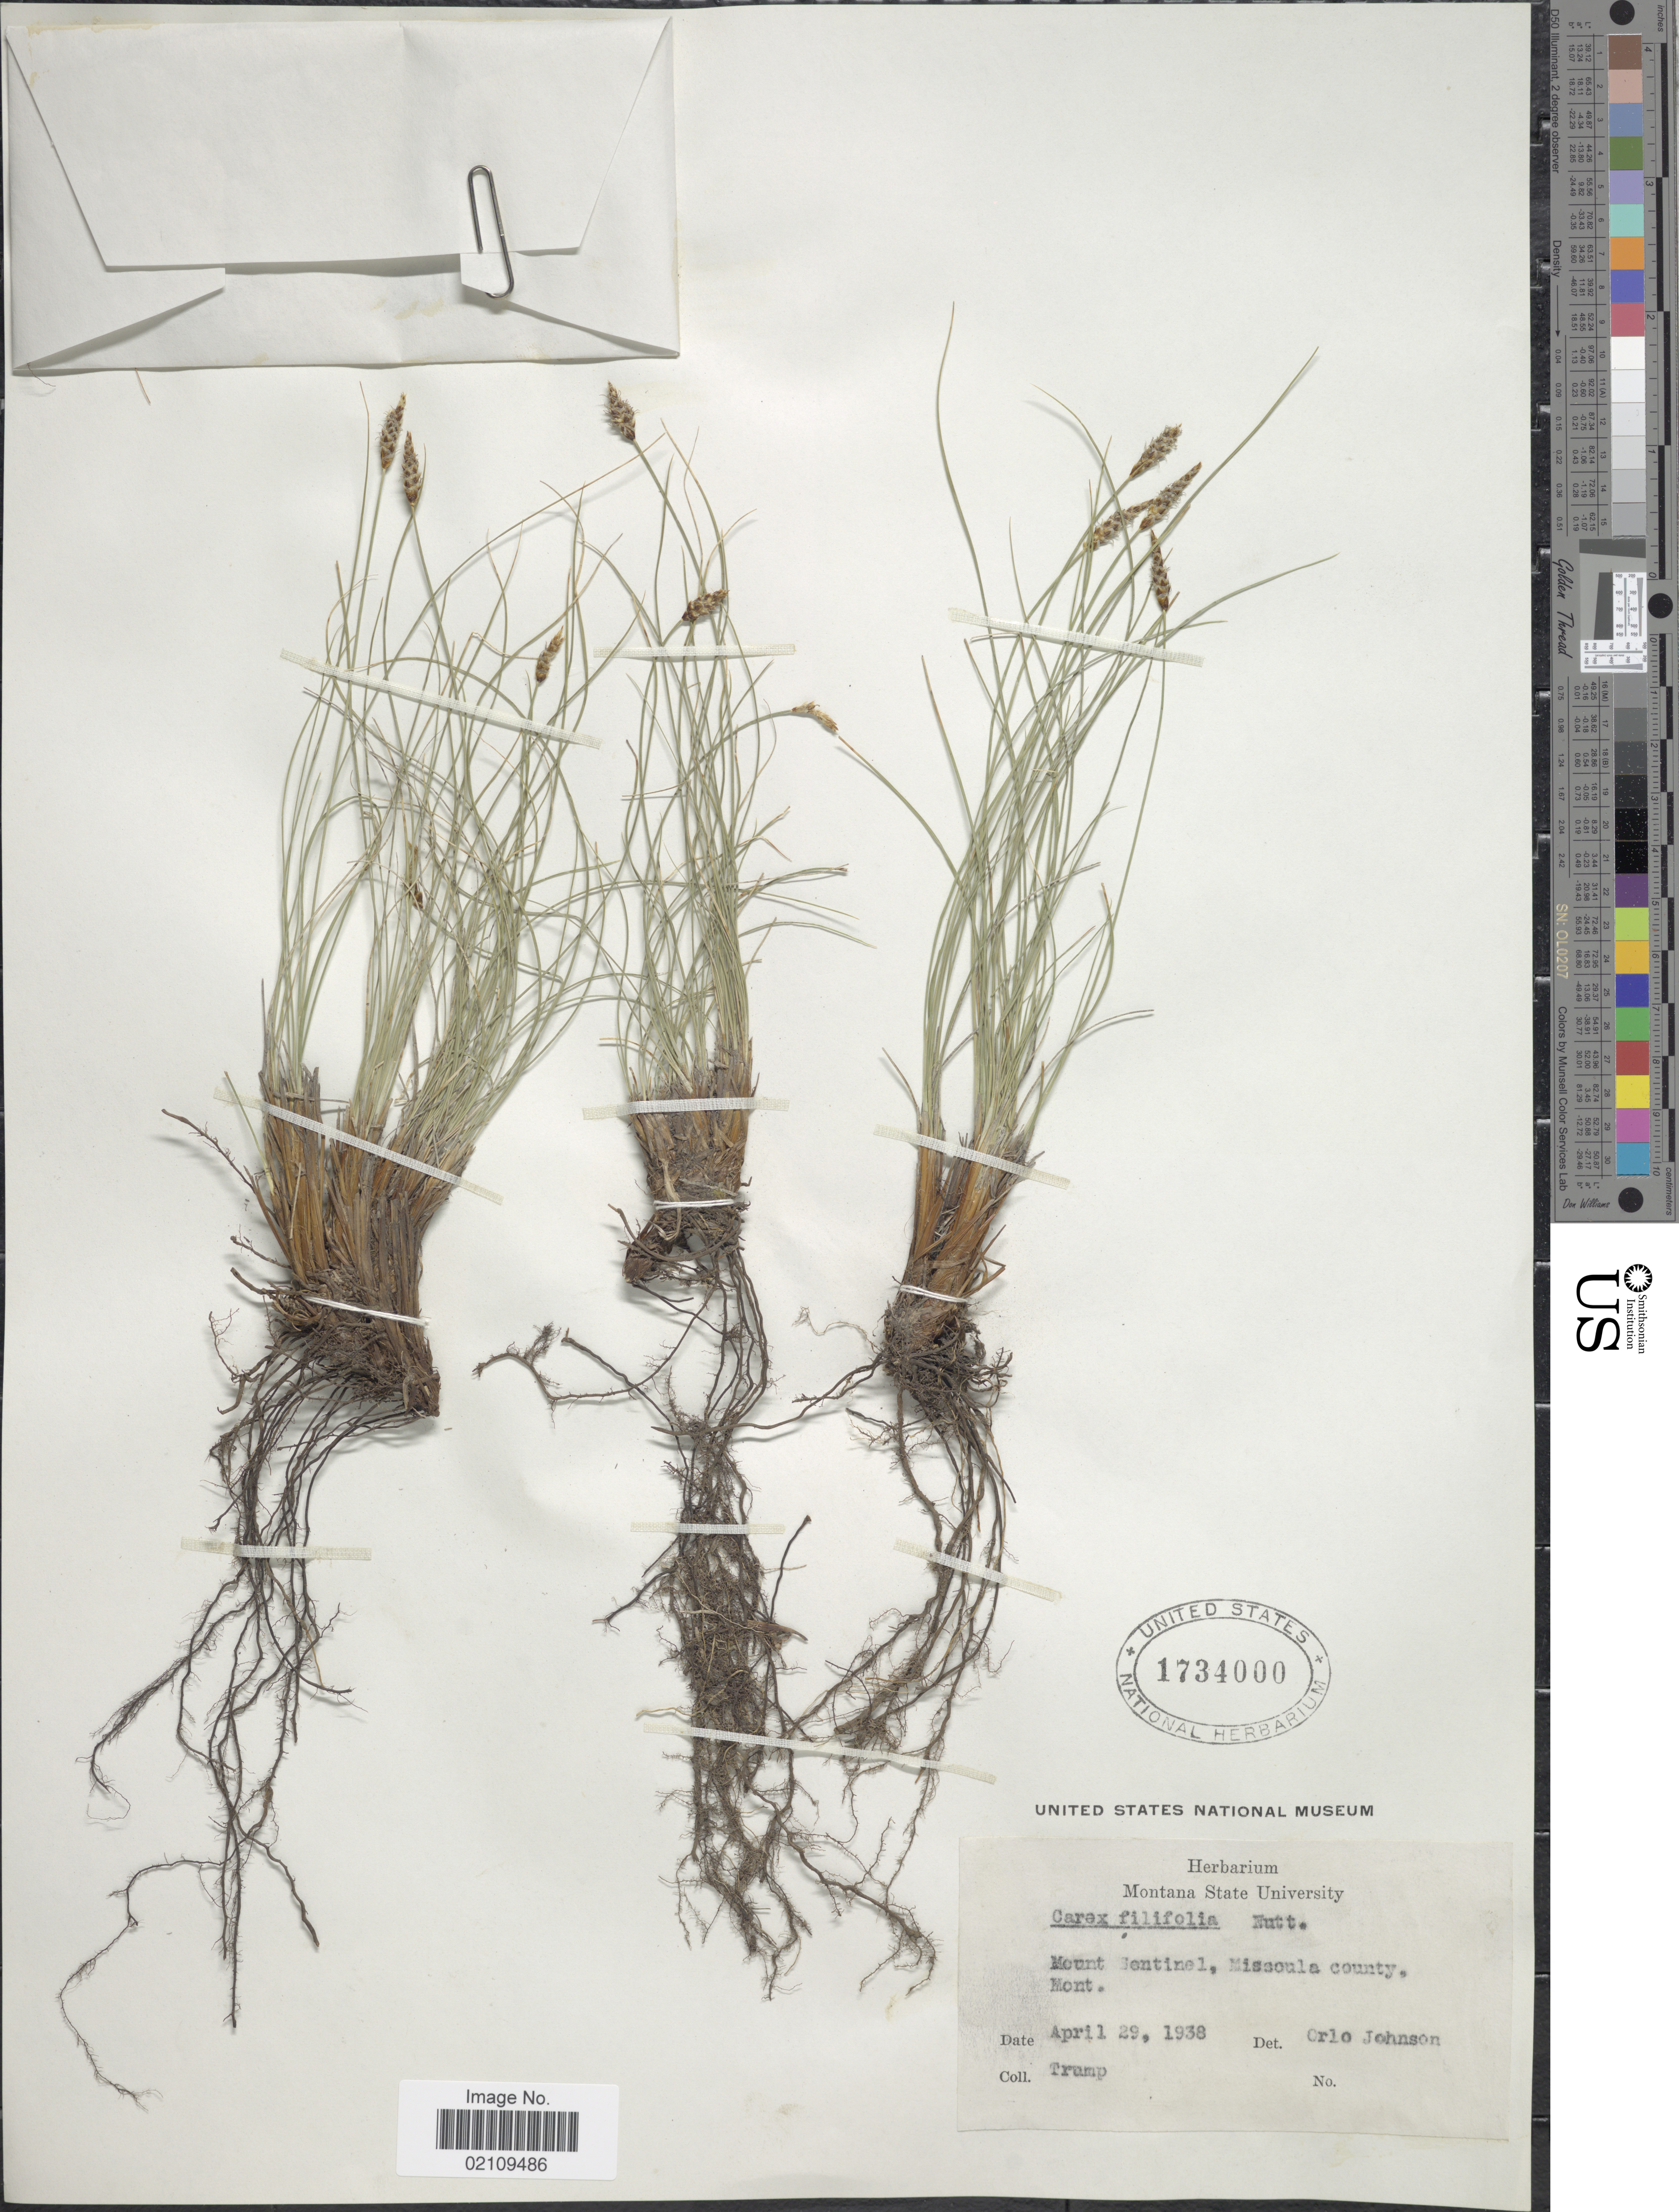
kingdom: Plantae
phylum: Tracheophyta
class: Liliopsida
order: Poales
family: Cyperaceae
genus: Carex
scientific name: Carex filifolia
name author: Nutt.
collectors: Trump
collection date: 1938-04-29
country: United States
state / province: Montana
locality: Mount Sentinel, Missoula county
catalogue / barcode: US 1734000